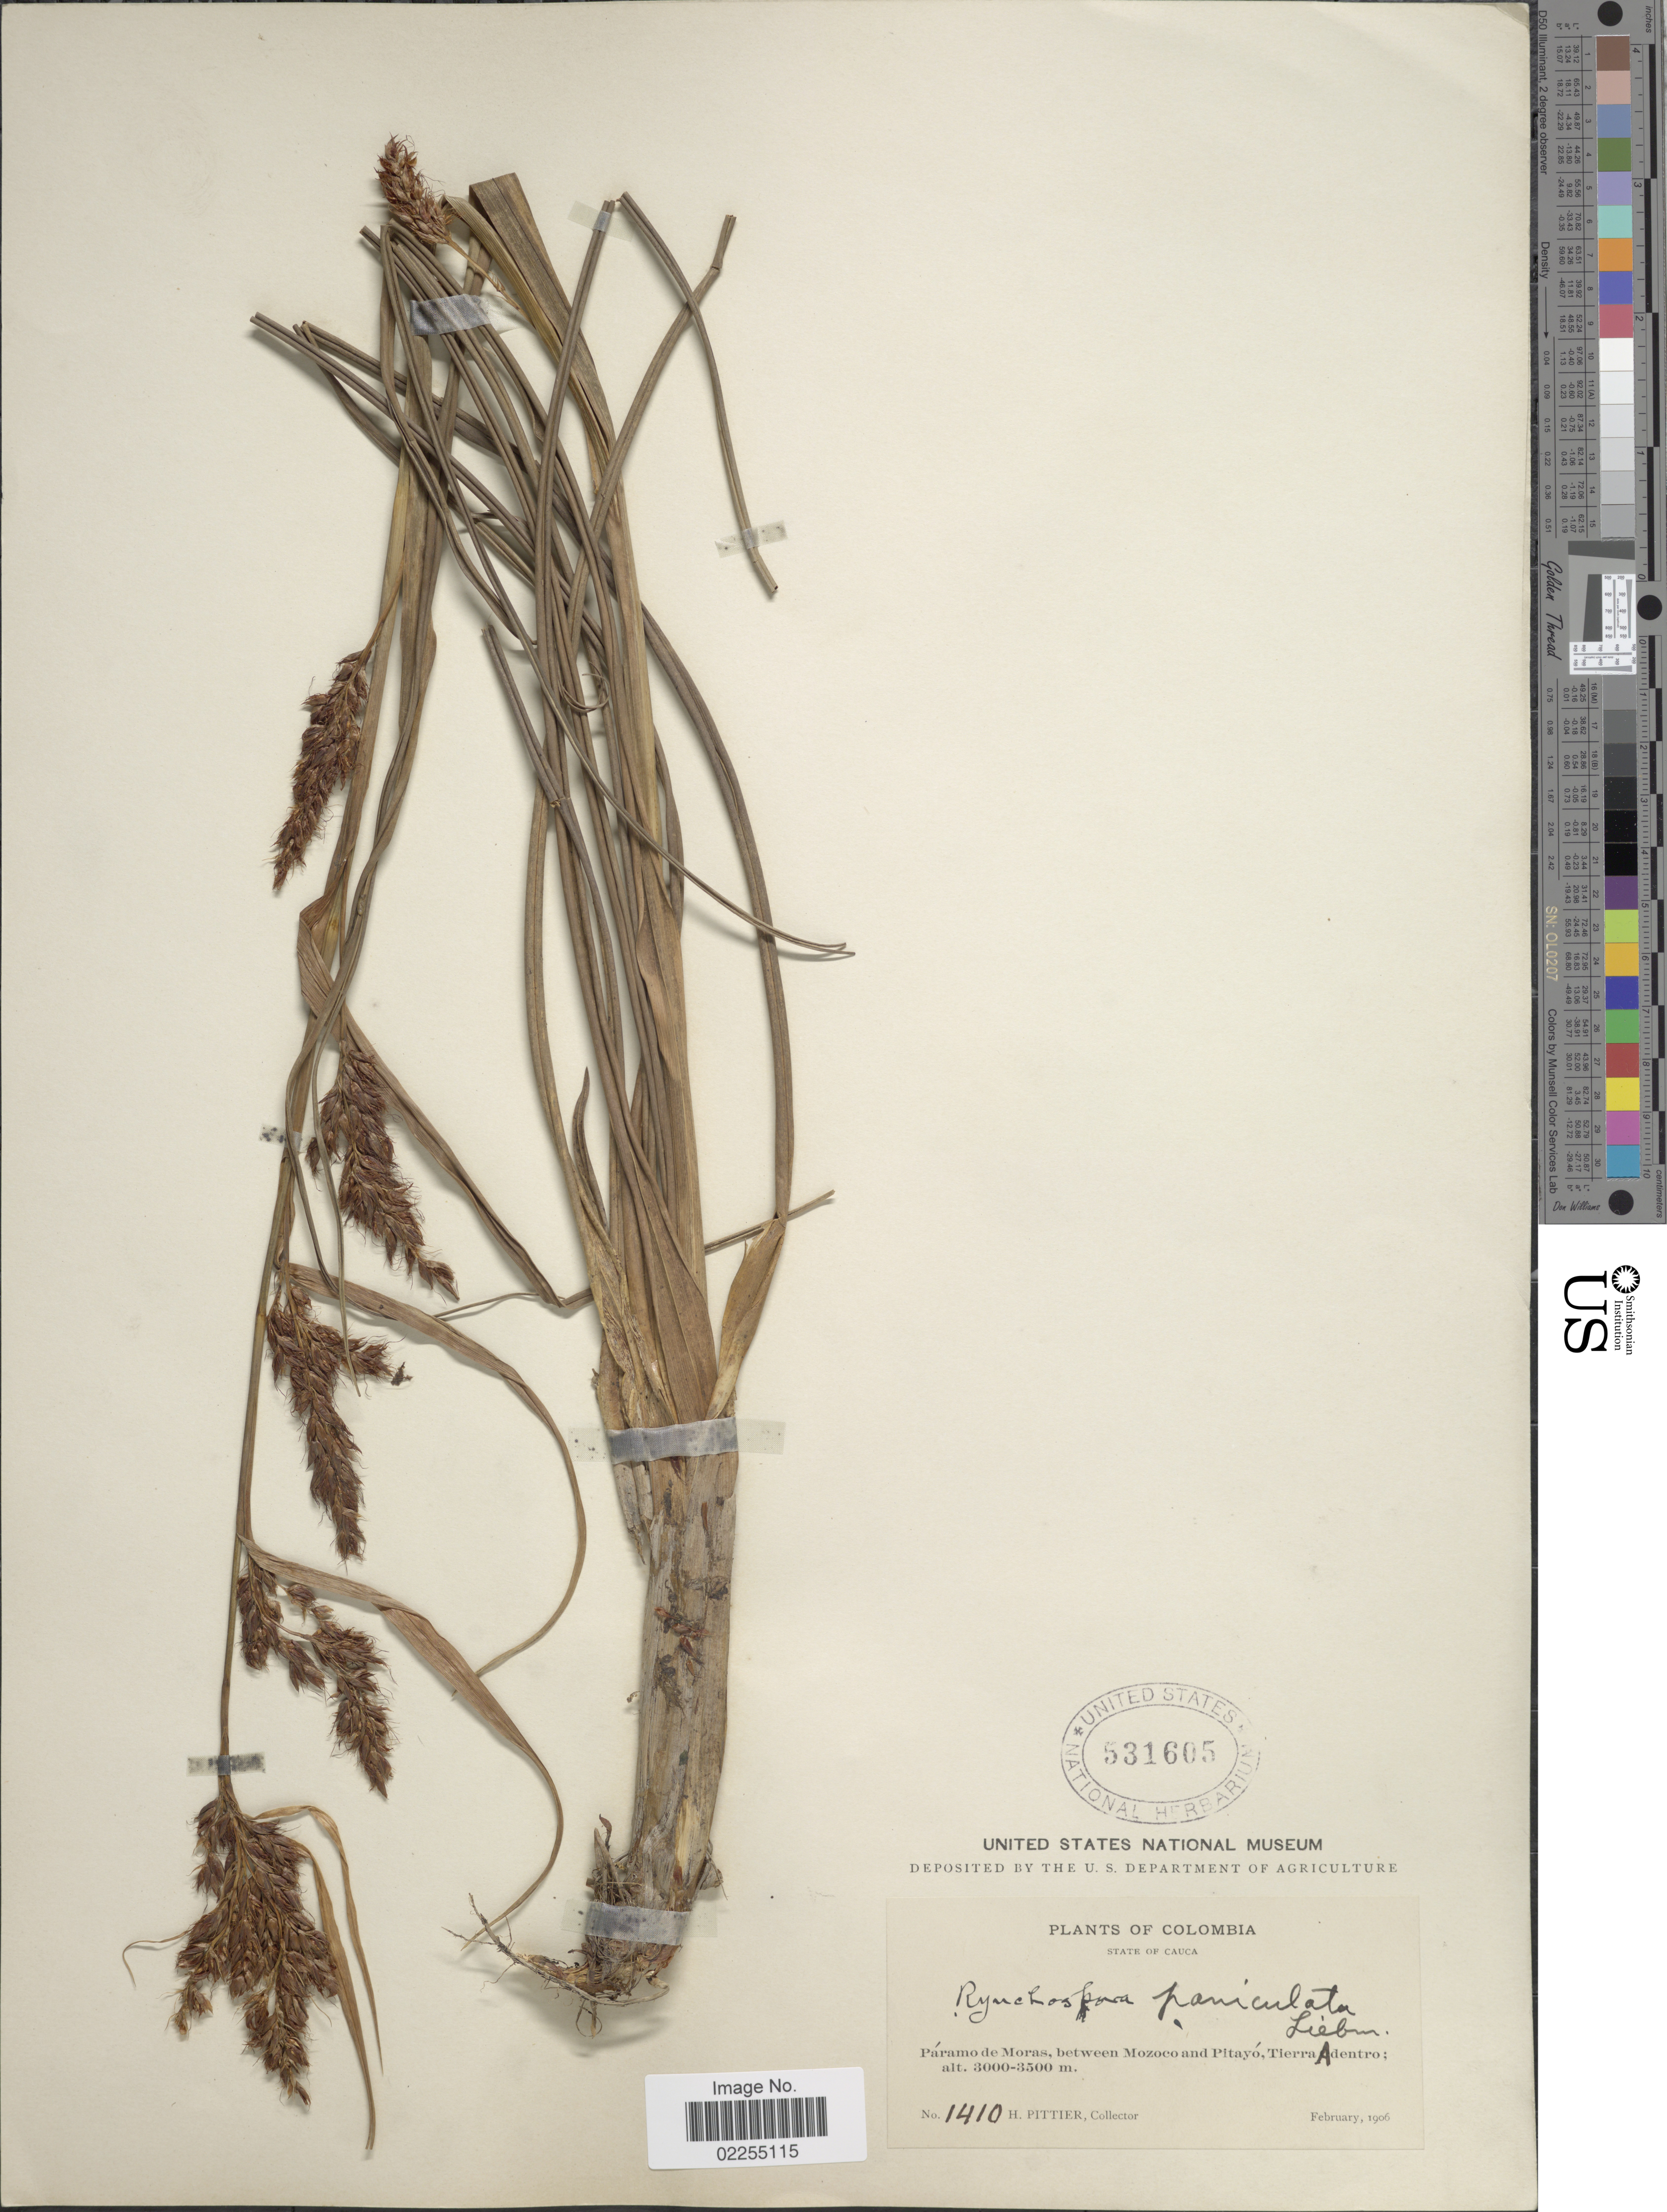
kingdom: Plantae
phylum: Tracheophyta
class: Liliopsida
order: Poales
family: Cyperaceae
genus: Rhynchospora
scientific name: Rhynchospora macrochaeta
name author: Steud. ex Boeckeler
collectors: H. F. Pittier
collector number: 1410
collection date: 1906-02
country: Colombia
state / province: Cauca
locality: Paramo de Moras, between Mozoco and Pitayo, Tierra Adentro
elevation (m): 3000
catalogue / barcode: US 531605